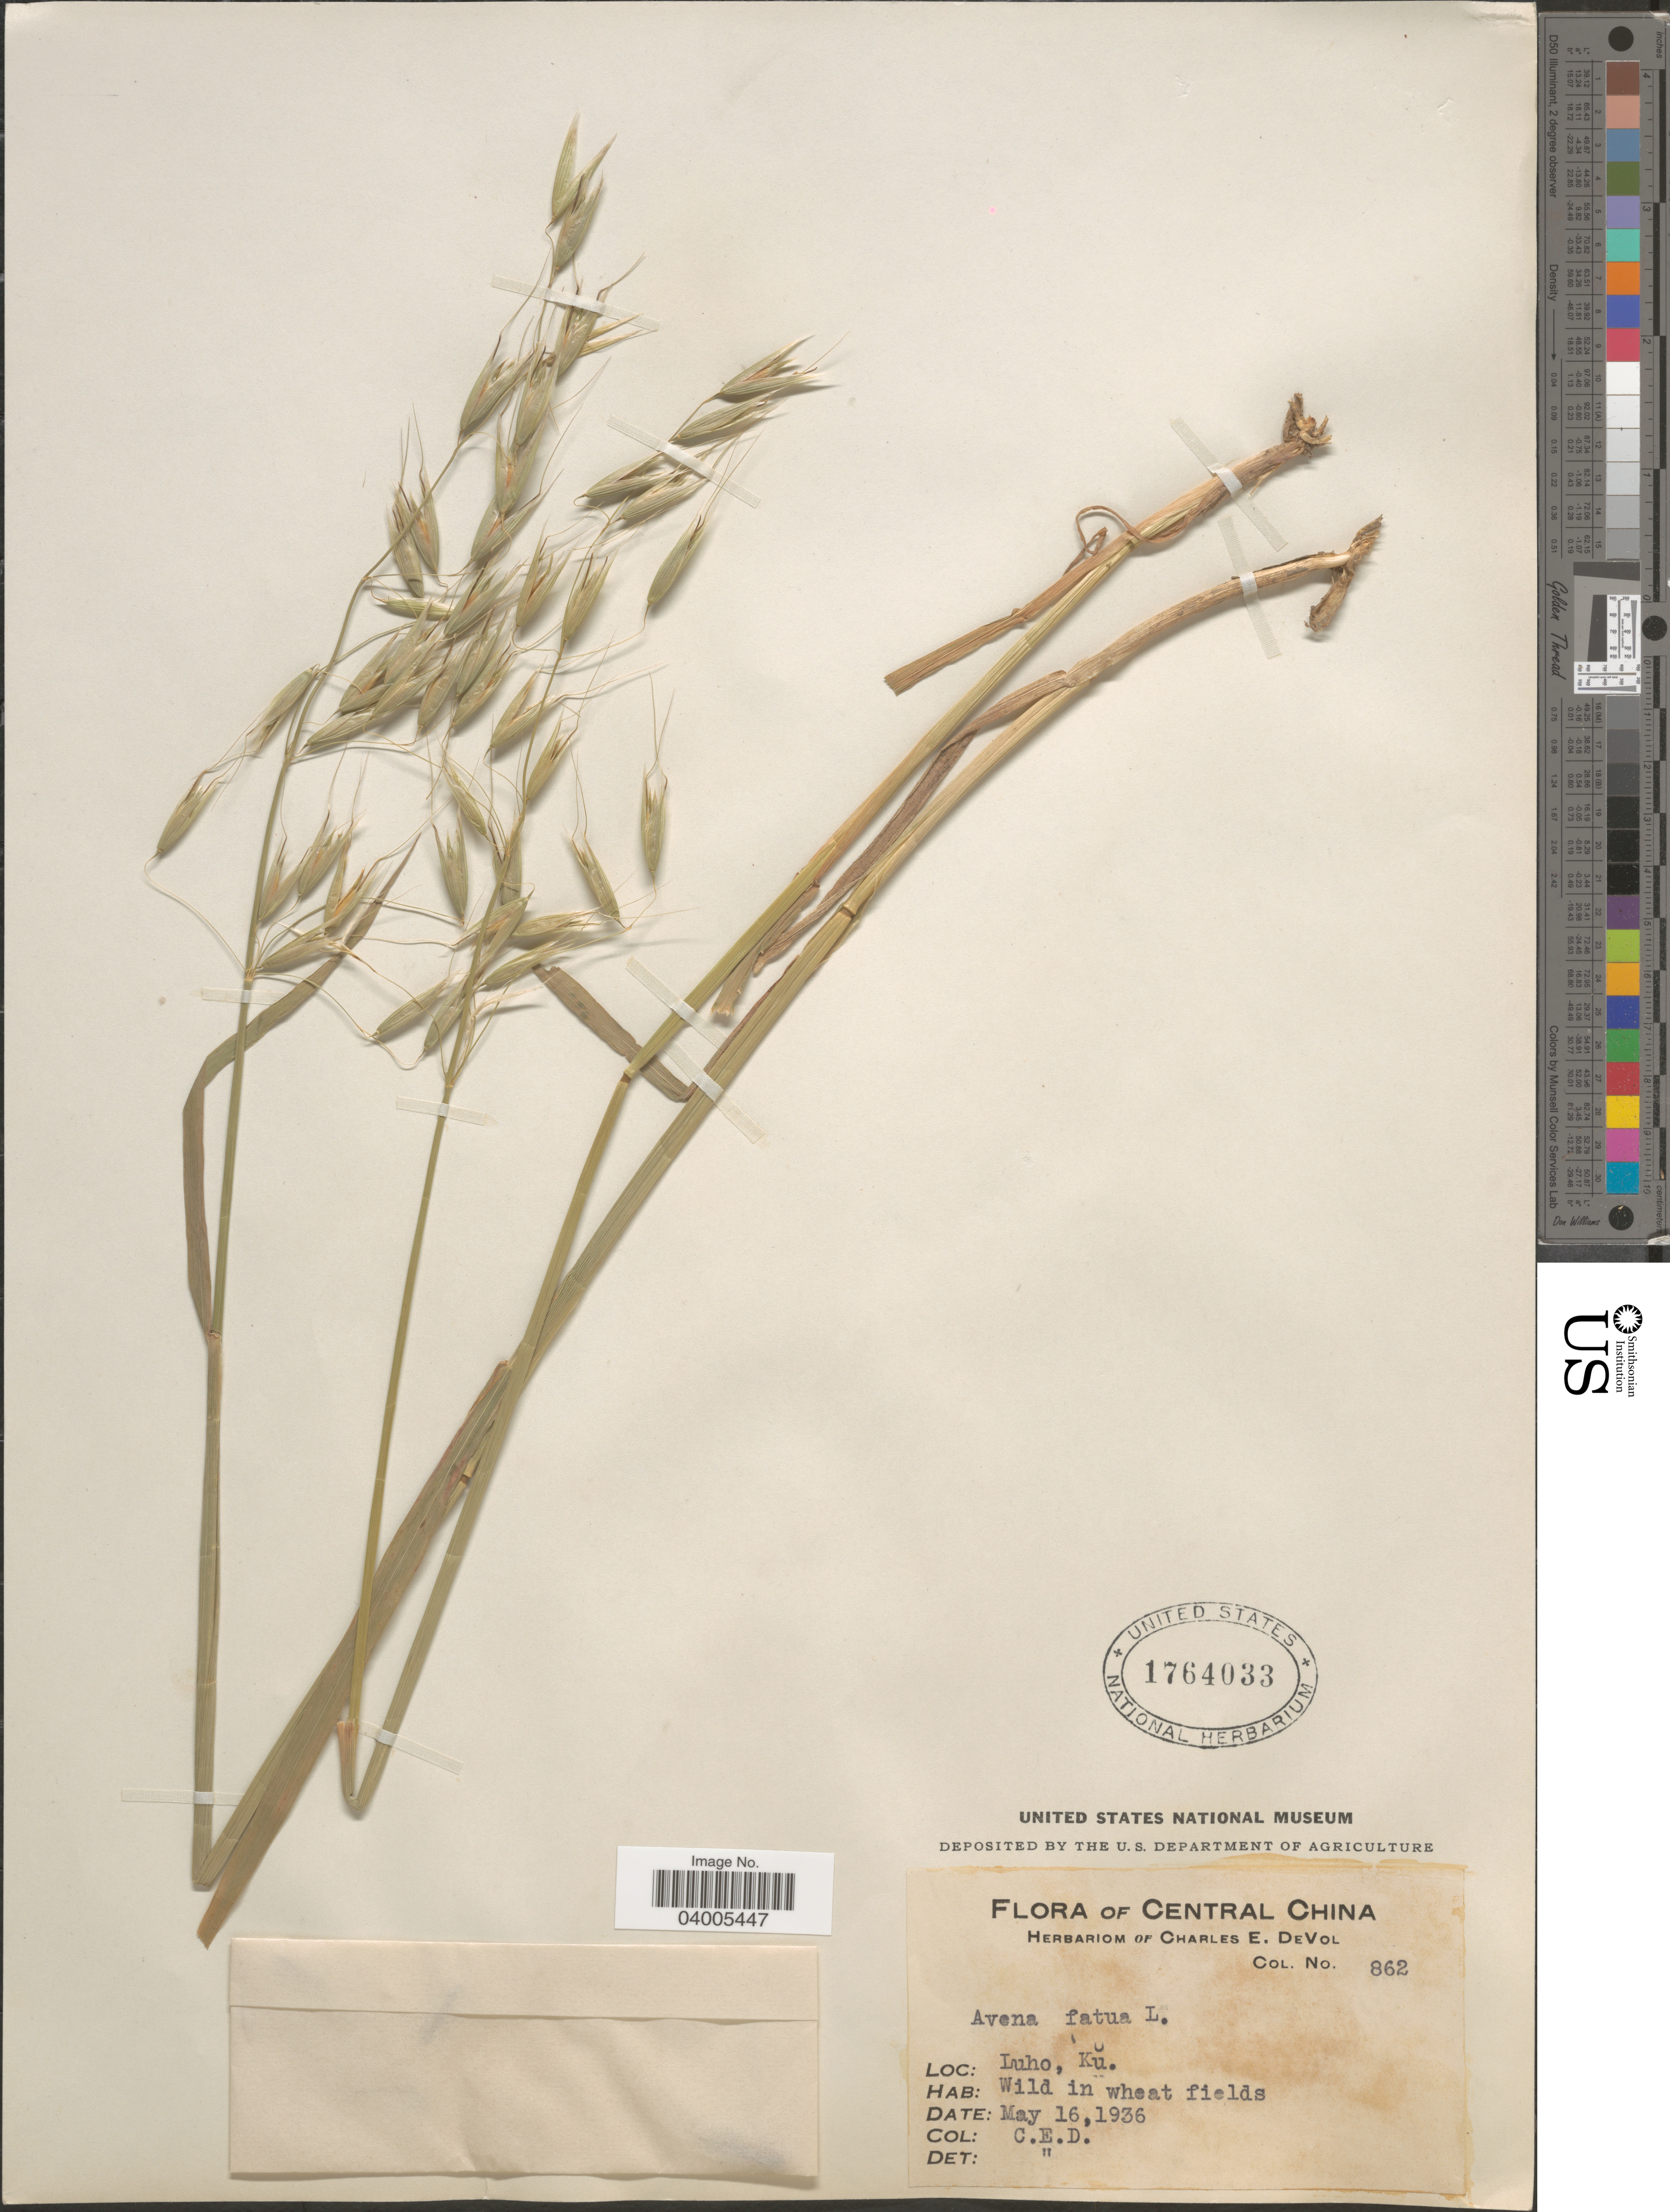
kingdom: Plantae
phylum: Tracheophyta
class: Liliopsida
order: Poales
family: Poaceae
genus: Avena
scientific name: Avena fatua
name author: L.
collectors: C. E. De Vol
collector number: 862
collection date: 1936-05-16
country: China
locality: Central China. Luho, Ku.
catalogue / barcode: US 1764033